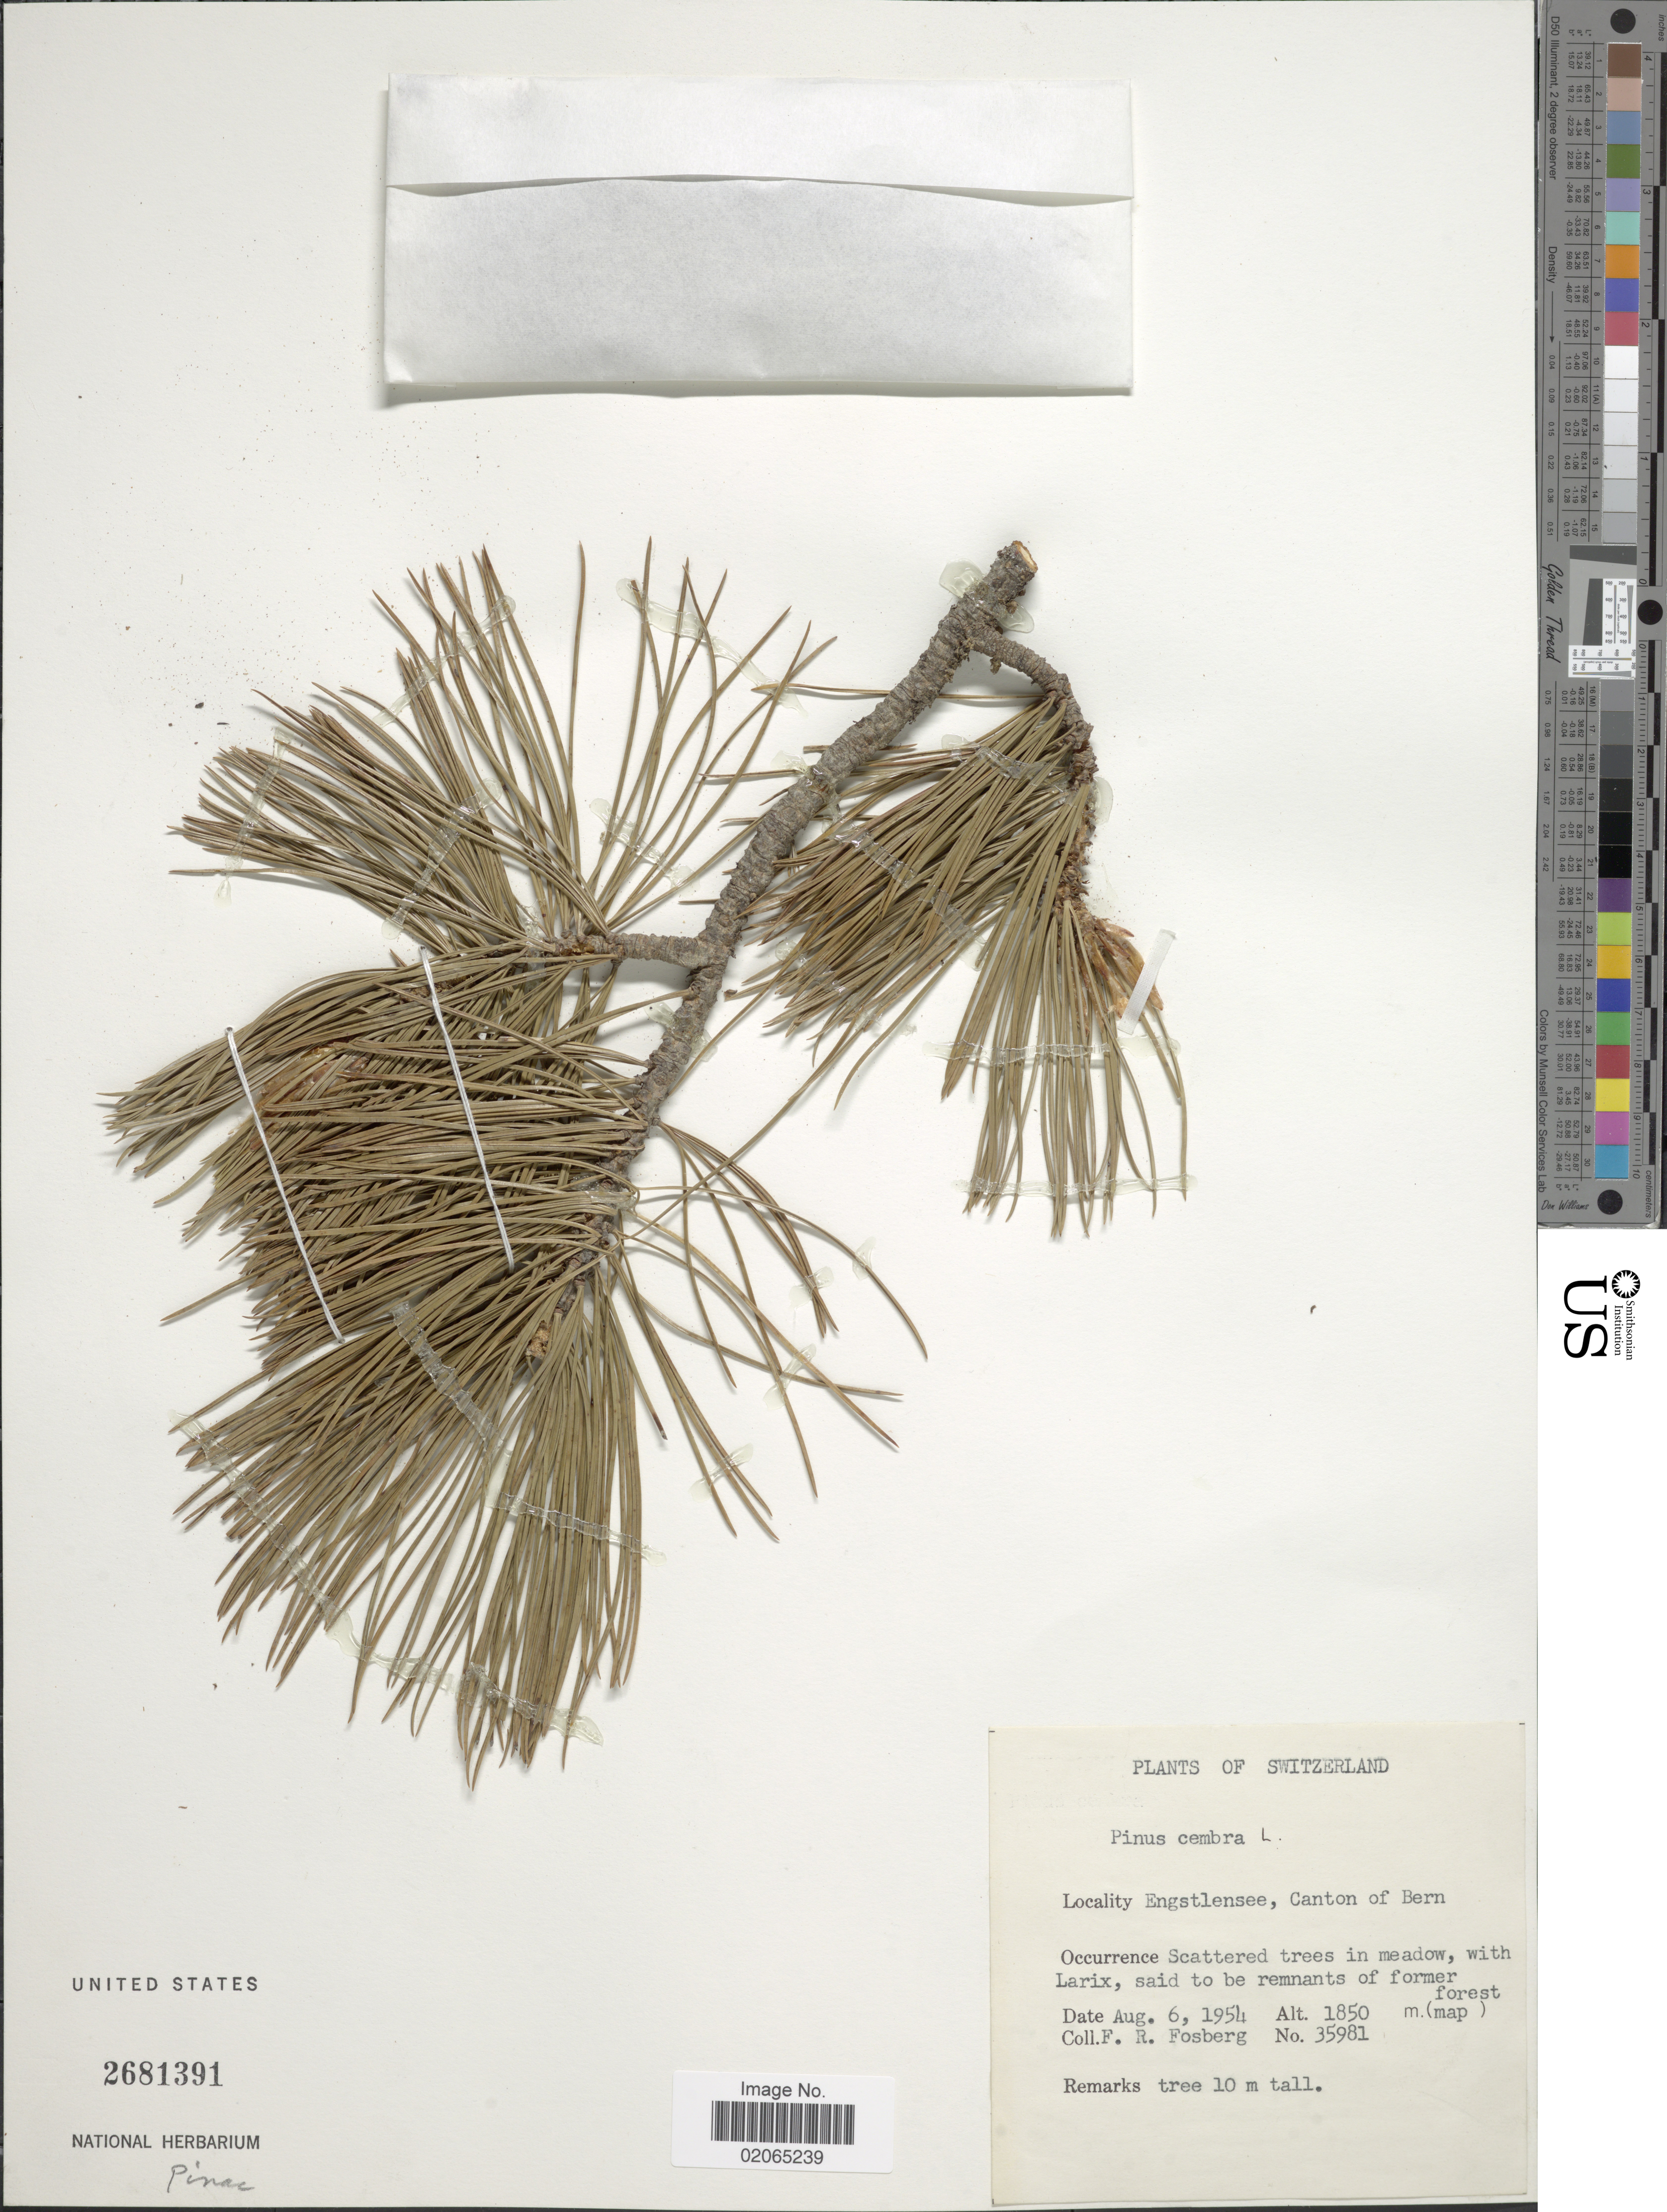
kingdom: Plantae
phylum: Tracheophyta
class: Pinopsida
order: Pinales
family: Pinaceae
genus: Pinus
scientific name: Pinus cembra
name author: L.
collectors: F. R. Fosberg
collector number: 35981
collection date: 1954-08-06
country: Switzerland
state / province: Bern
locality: Engstlensee, Canton of Bern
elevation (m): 1850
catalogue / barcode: US 2681391